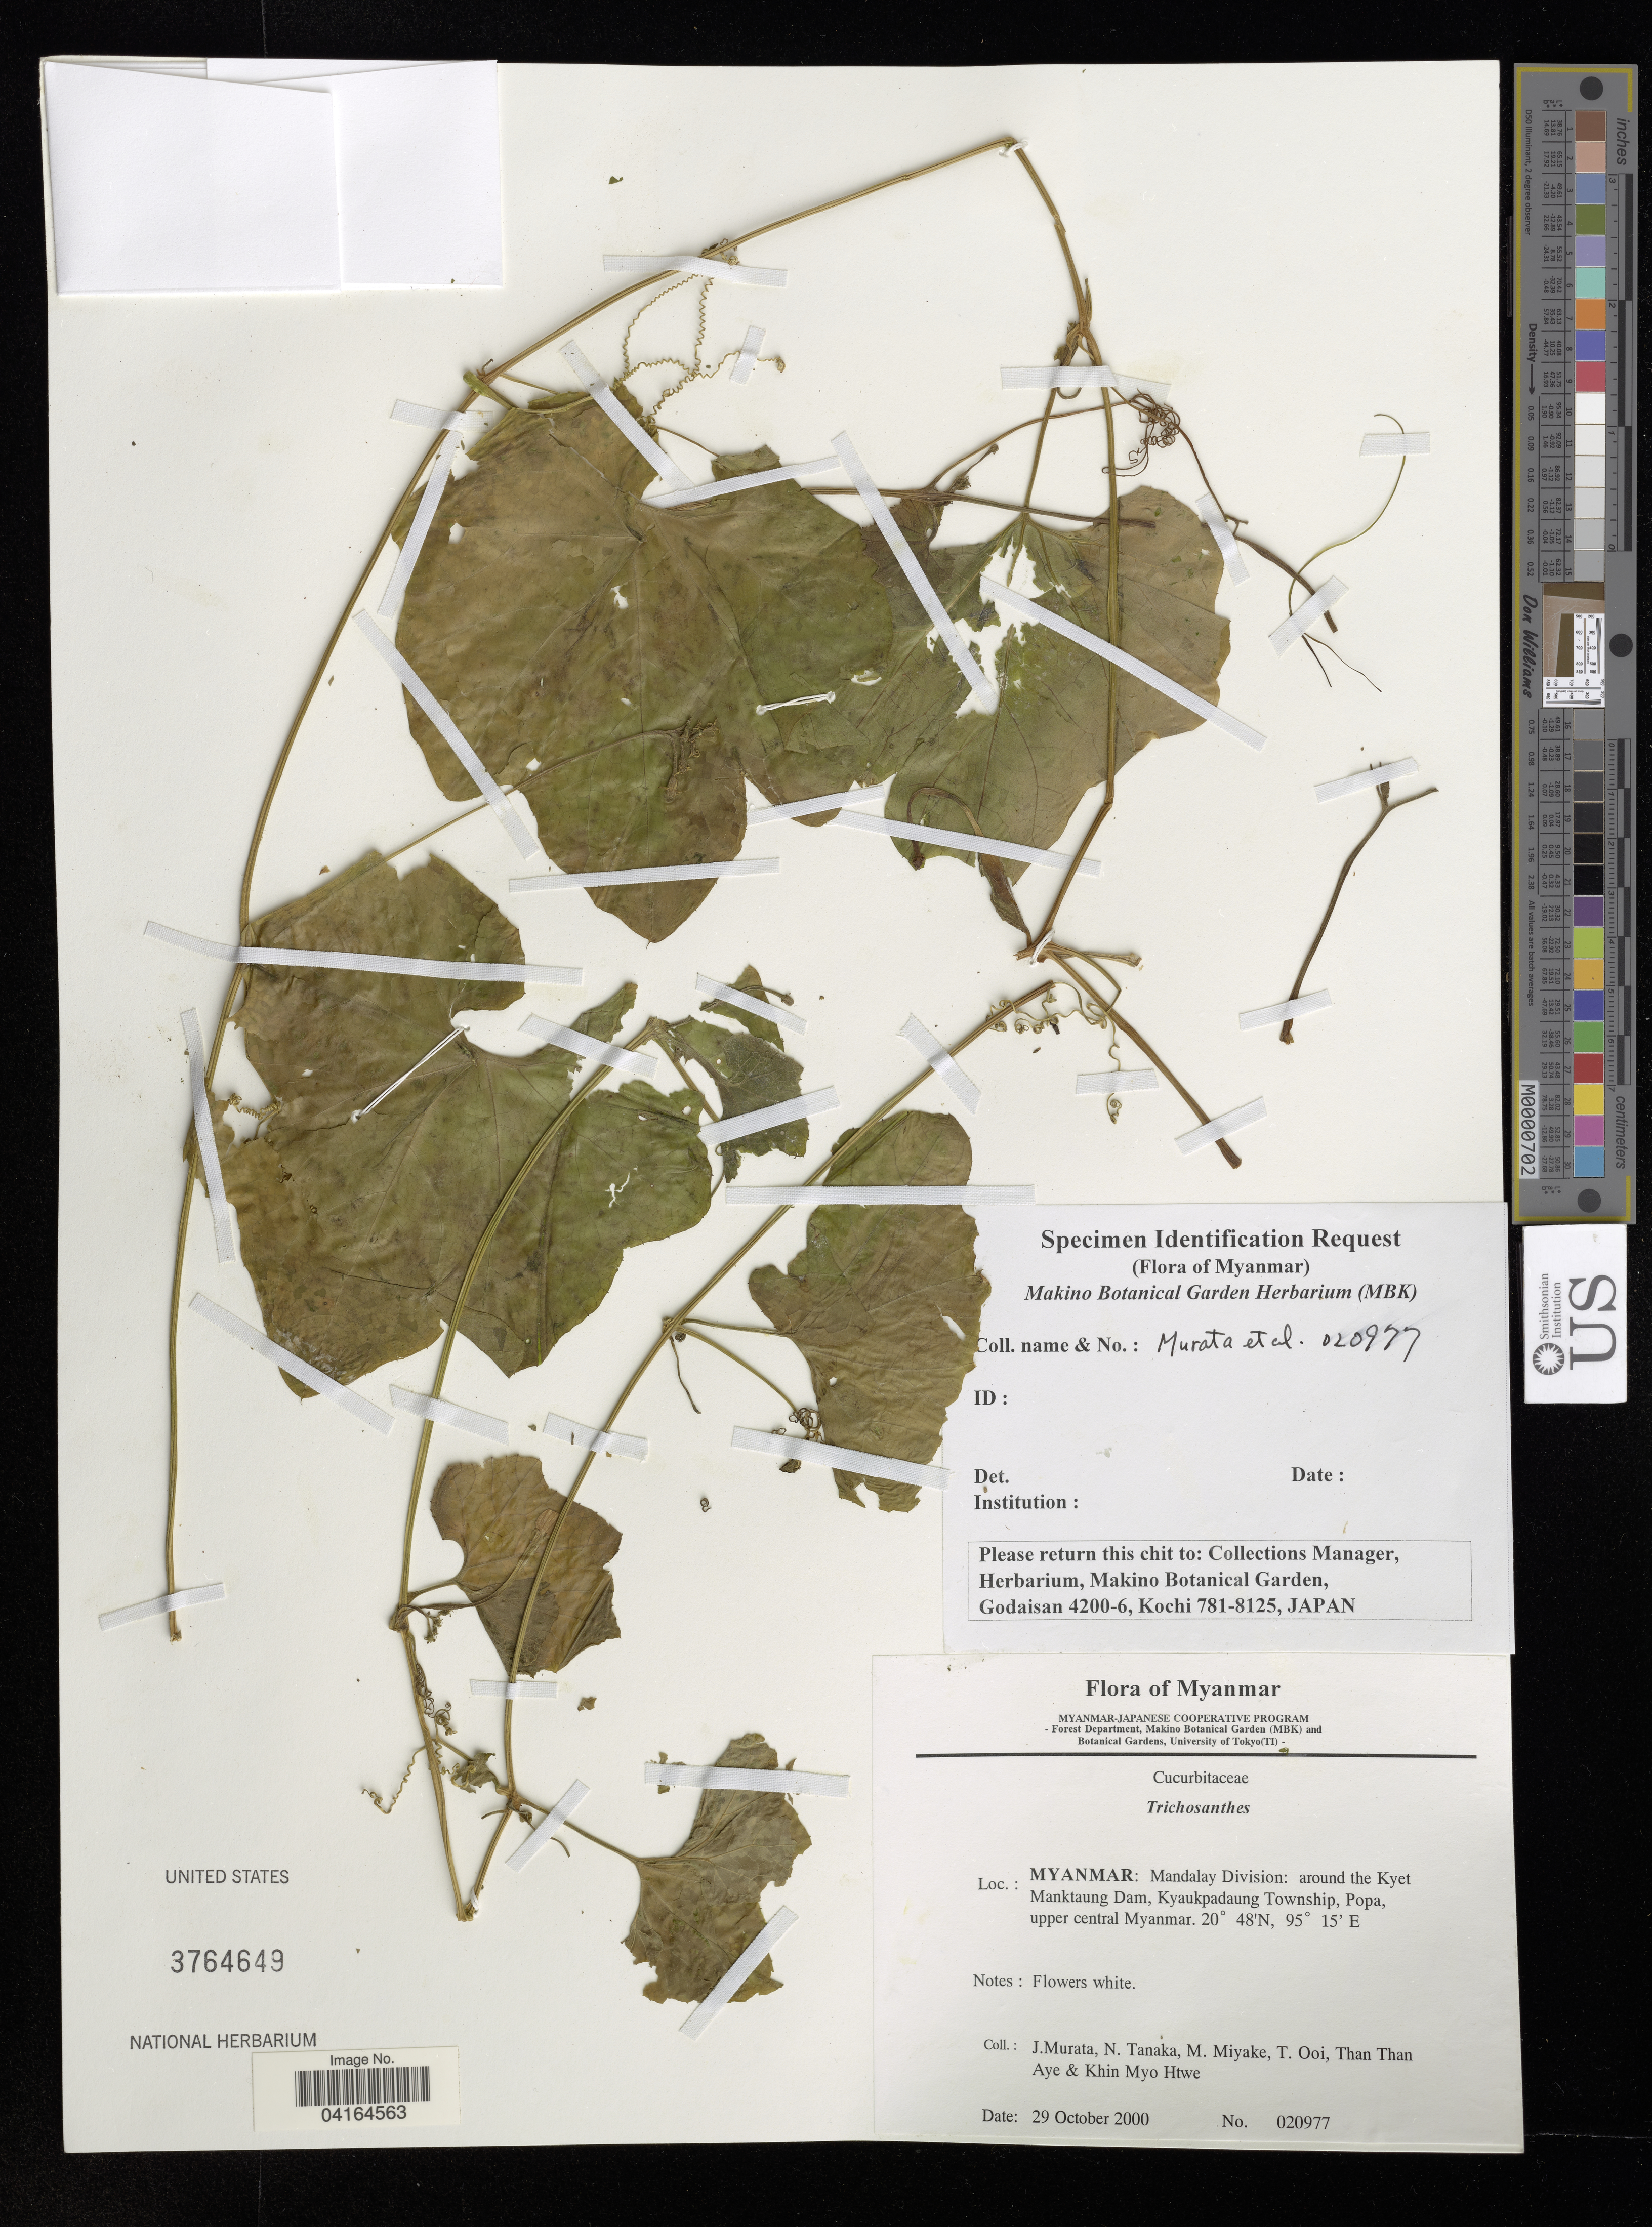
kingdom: Plantae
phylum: Tracheophyta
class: Magnoliopsida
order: Cucurbitales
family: Cucurbitaceae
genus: Trichosanthes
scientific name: Trichosanthes sp.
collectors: J. Murata, N. Tanaka, M. Miyake, T. Ooi & et al.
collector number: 020977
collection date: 2000-10-29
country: Myanmar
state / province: Mandalay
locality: Mandalay Division: around the Kyet Manktaung Dam, Kyaukpadaung Township, Popa, upper central Myanmar.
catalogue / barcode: US 3764649